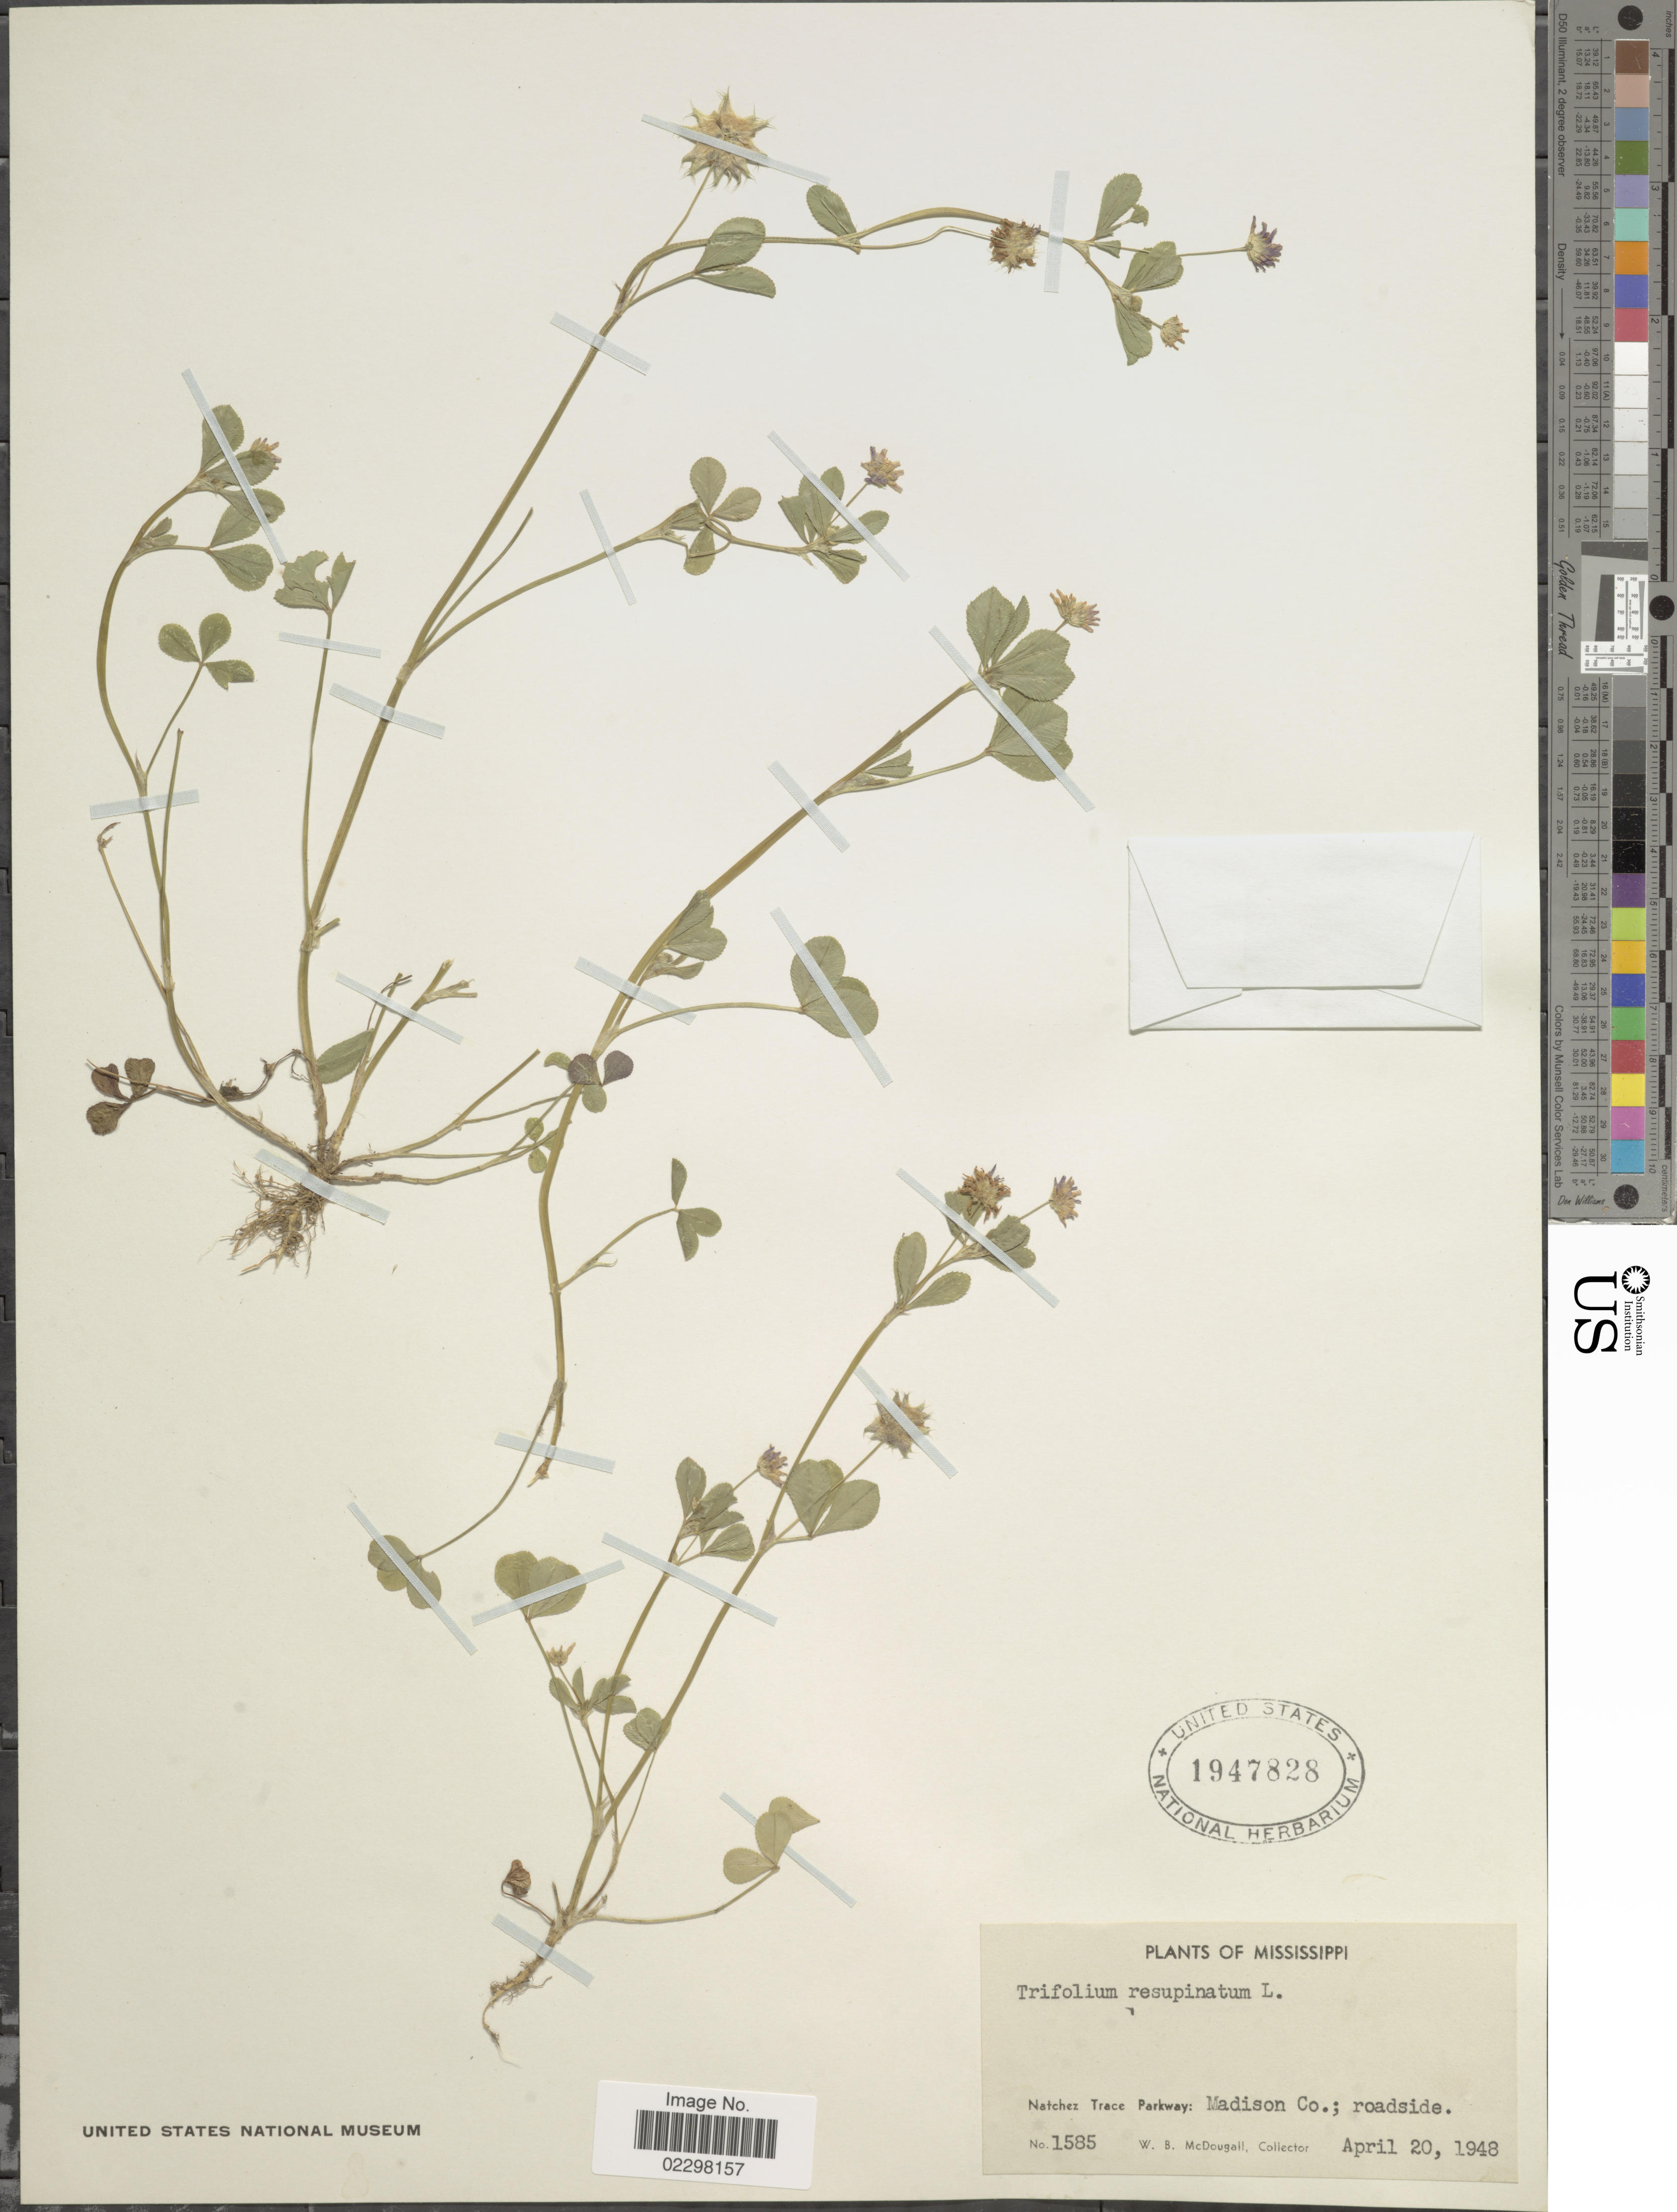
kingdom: Plantae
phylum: Tracheophyta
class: Magnoliopsida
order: Fabales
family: Fabaceae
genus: Trifolium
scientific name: Trifolium resupinatum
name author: L.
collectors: W. B. McDougall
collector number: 1585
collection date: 1948-04-20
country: United States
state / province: Mississippi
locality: Natchez Trace Parkway: Madison Co.; roadside.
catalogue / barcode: US 1947828